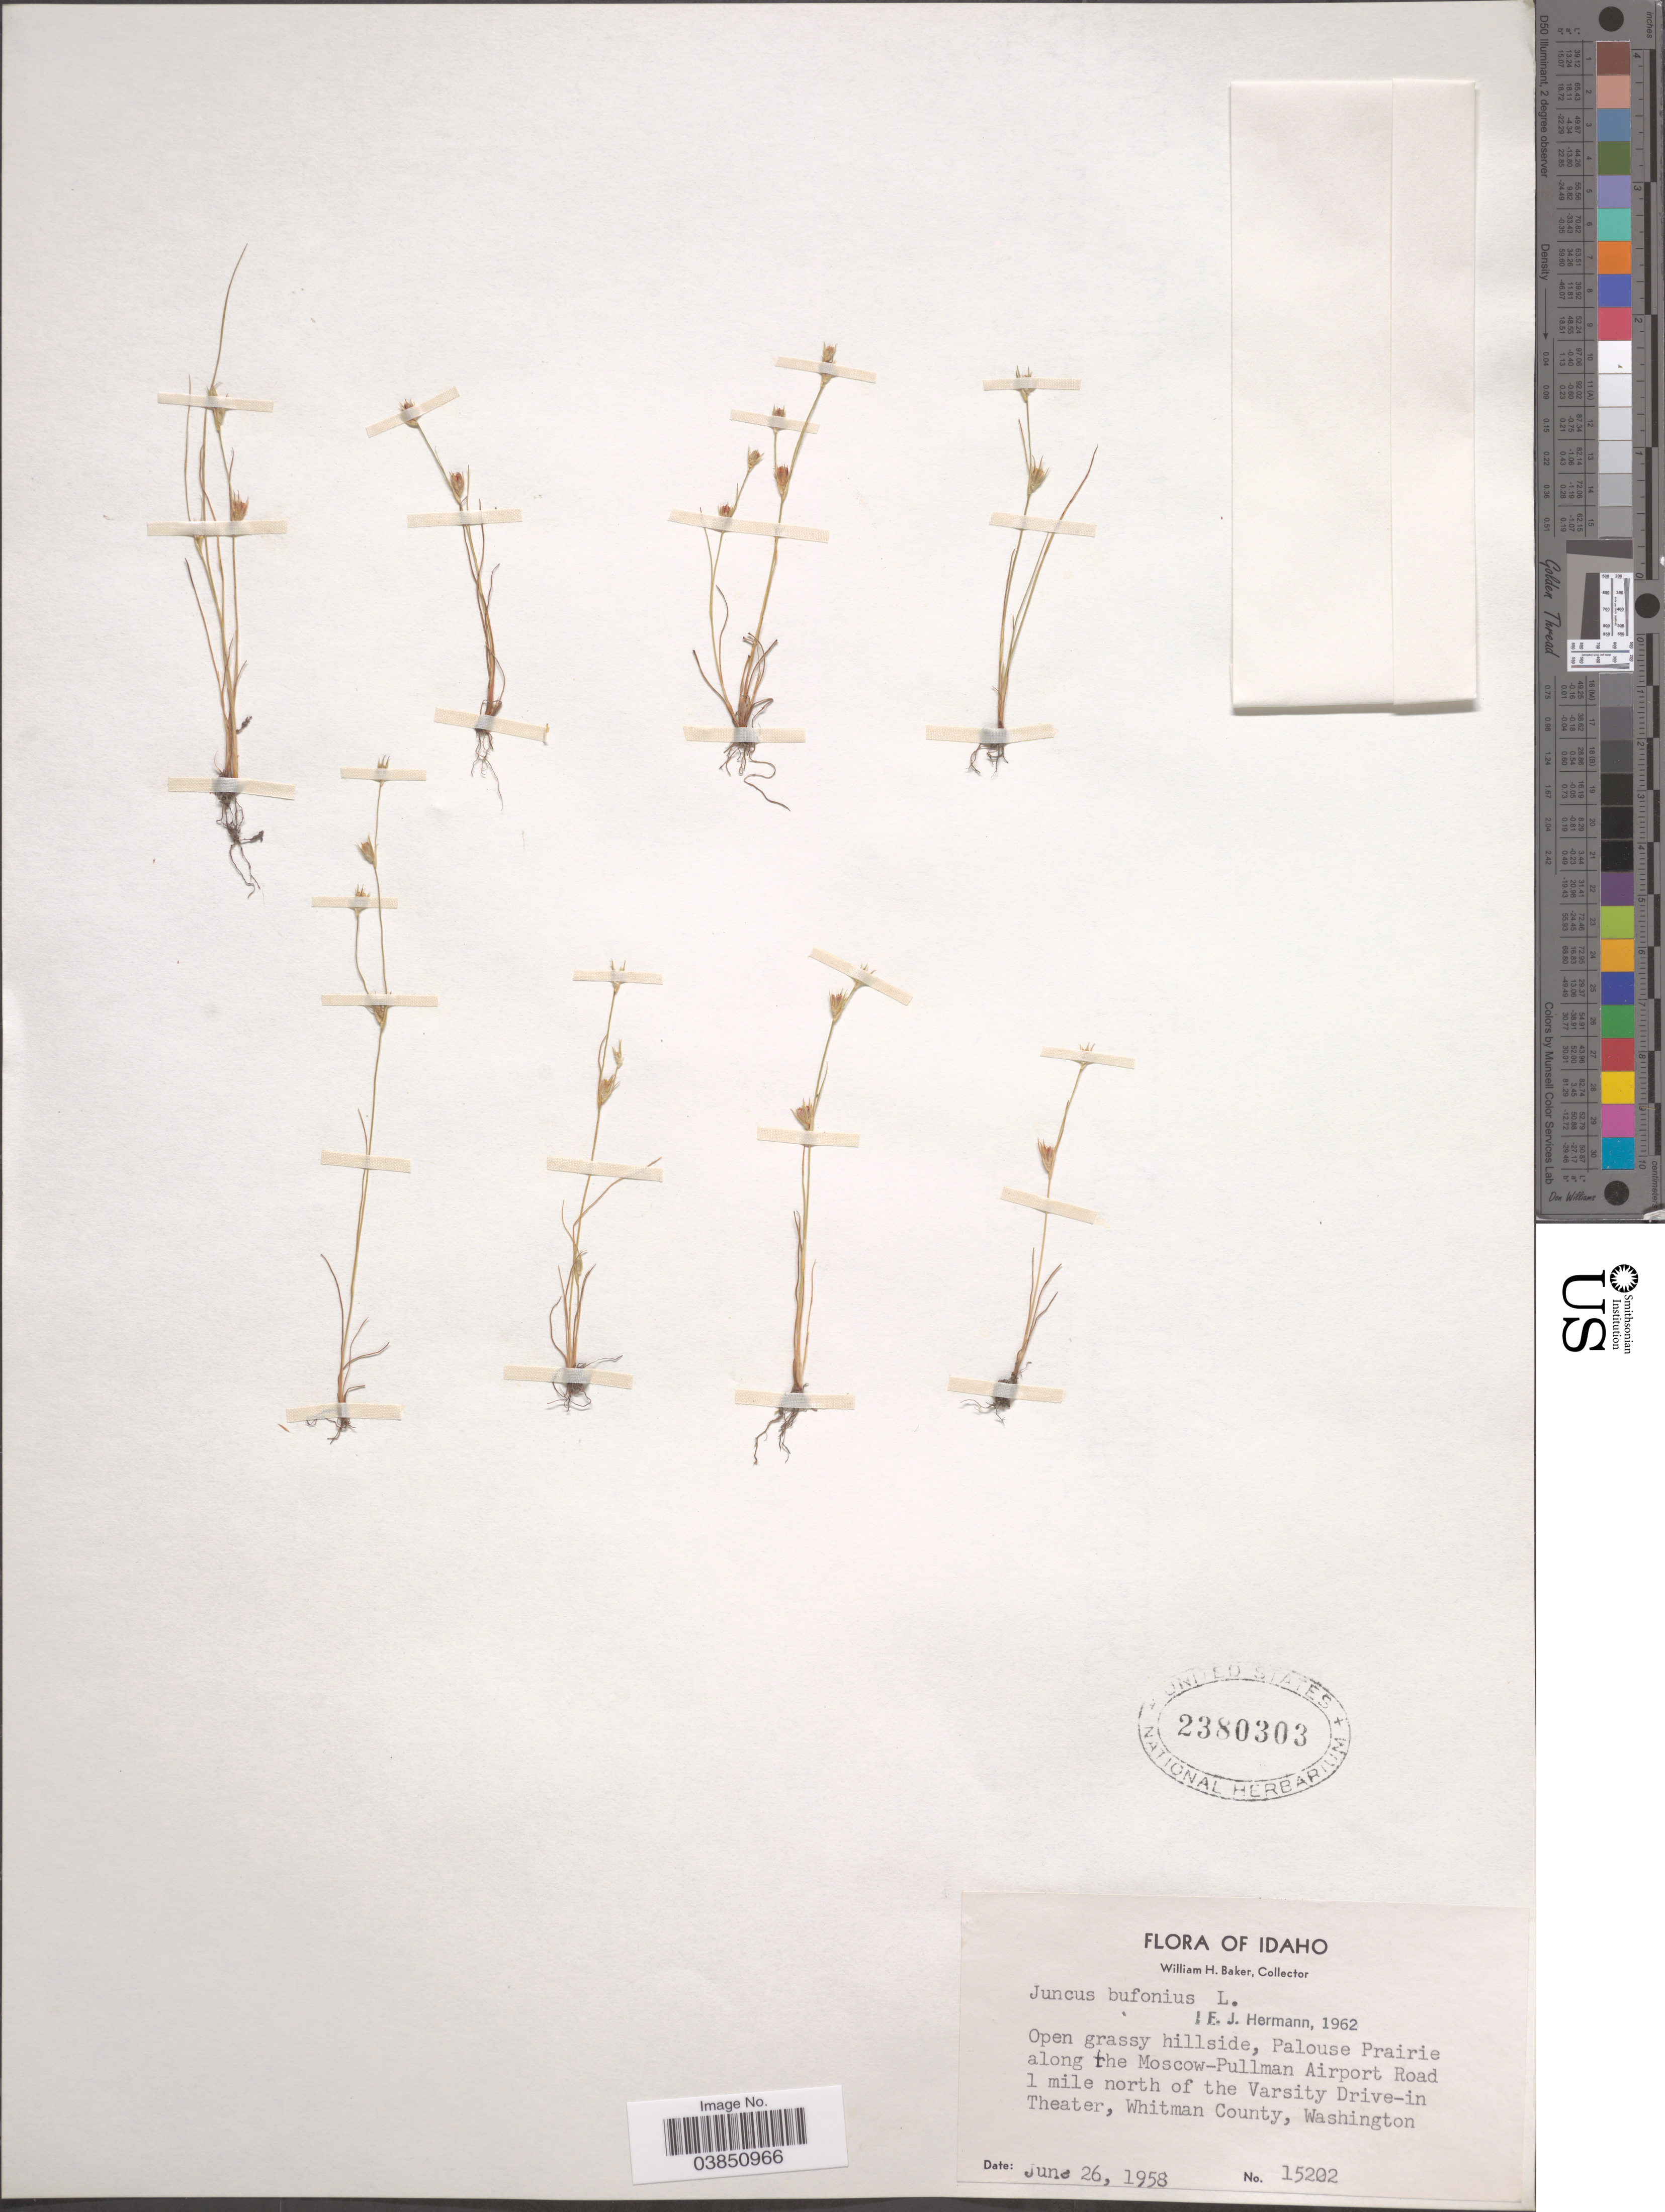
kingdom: Plantae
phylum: Tracheophyta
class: Liliopsida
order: Poales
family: Juncaceae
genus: Juncus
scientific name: Juncus bufonius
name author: L.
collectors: W. H. Baker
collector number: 15202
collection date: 1958-06-26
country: United States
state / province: Idaho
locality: Palouse Prairie along the Moscow-Pullman Airport Road 1 mile north of the Varsity Drive-in Theater, Whitman County.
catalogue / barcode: US 2380303